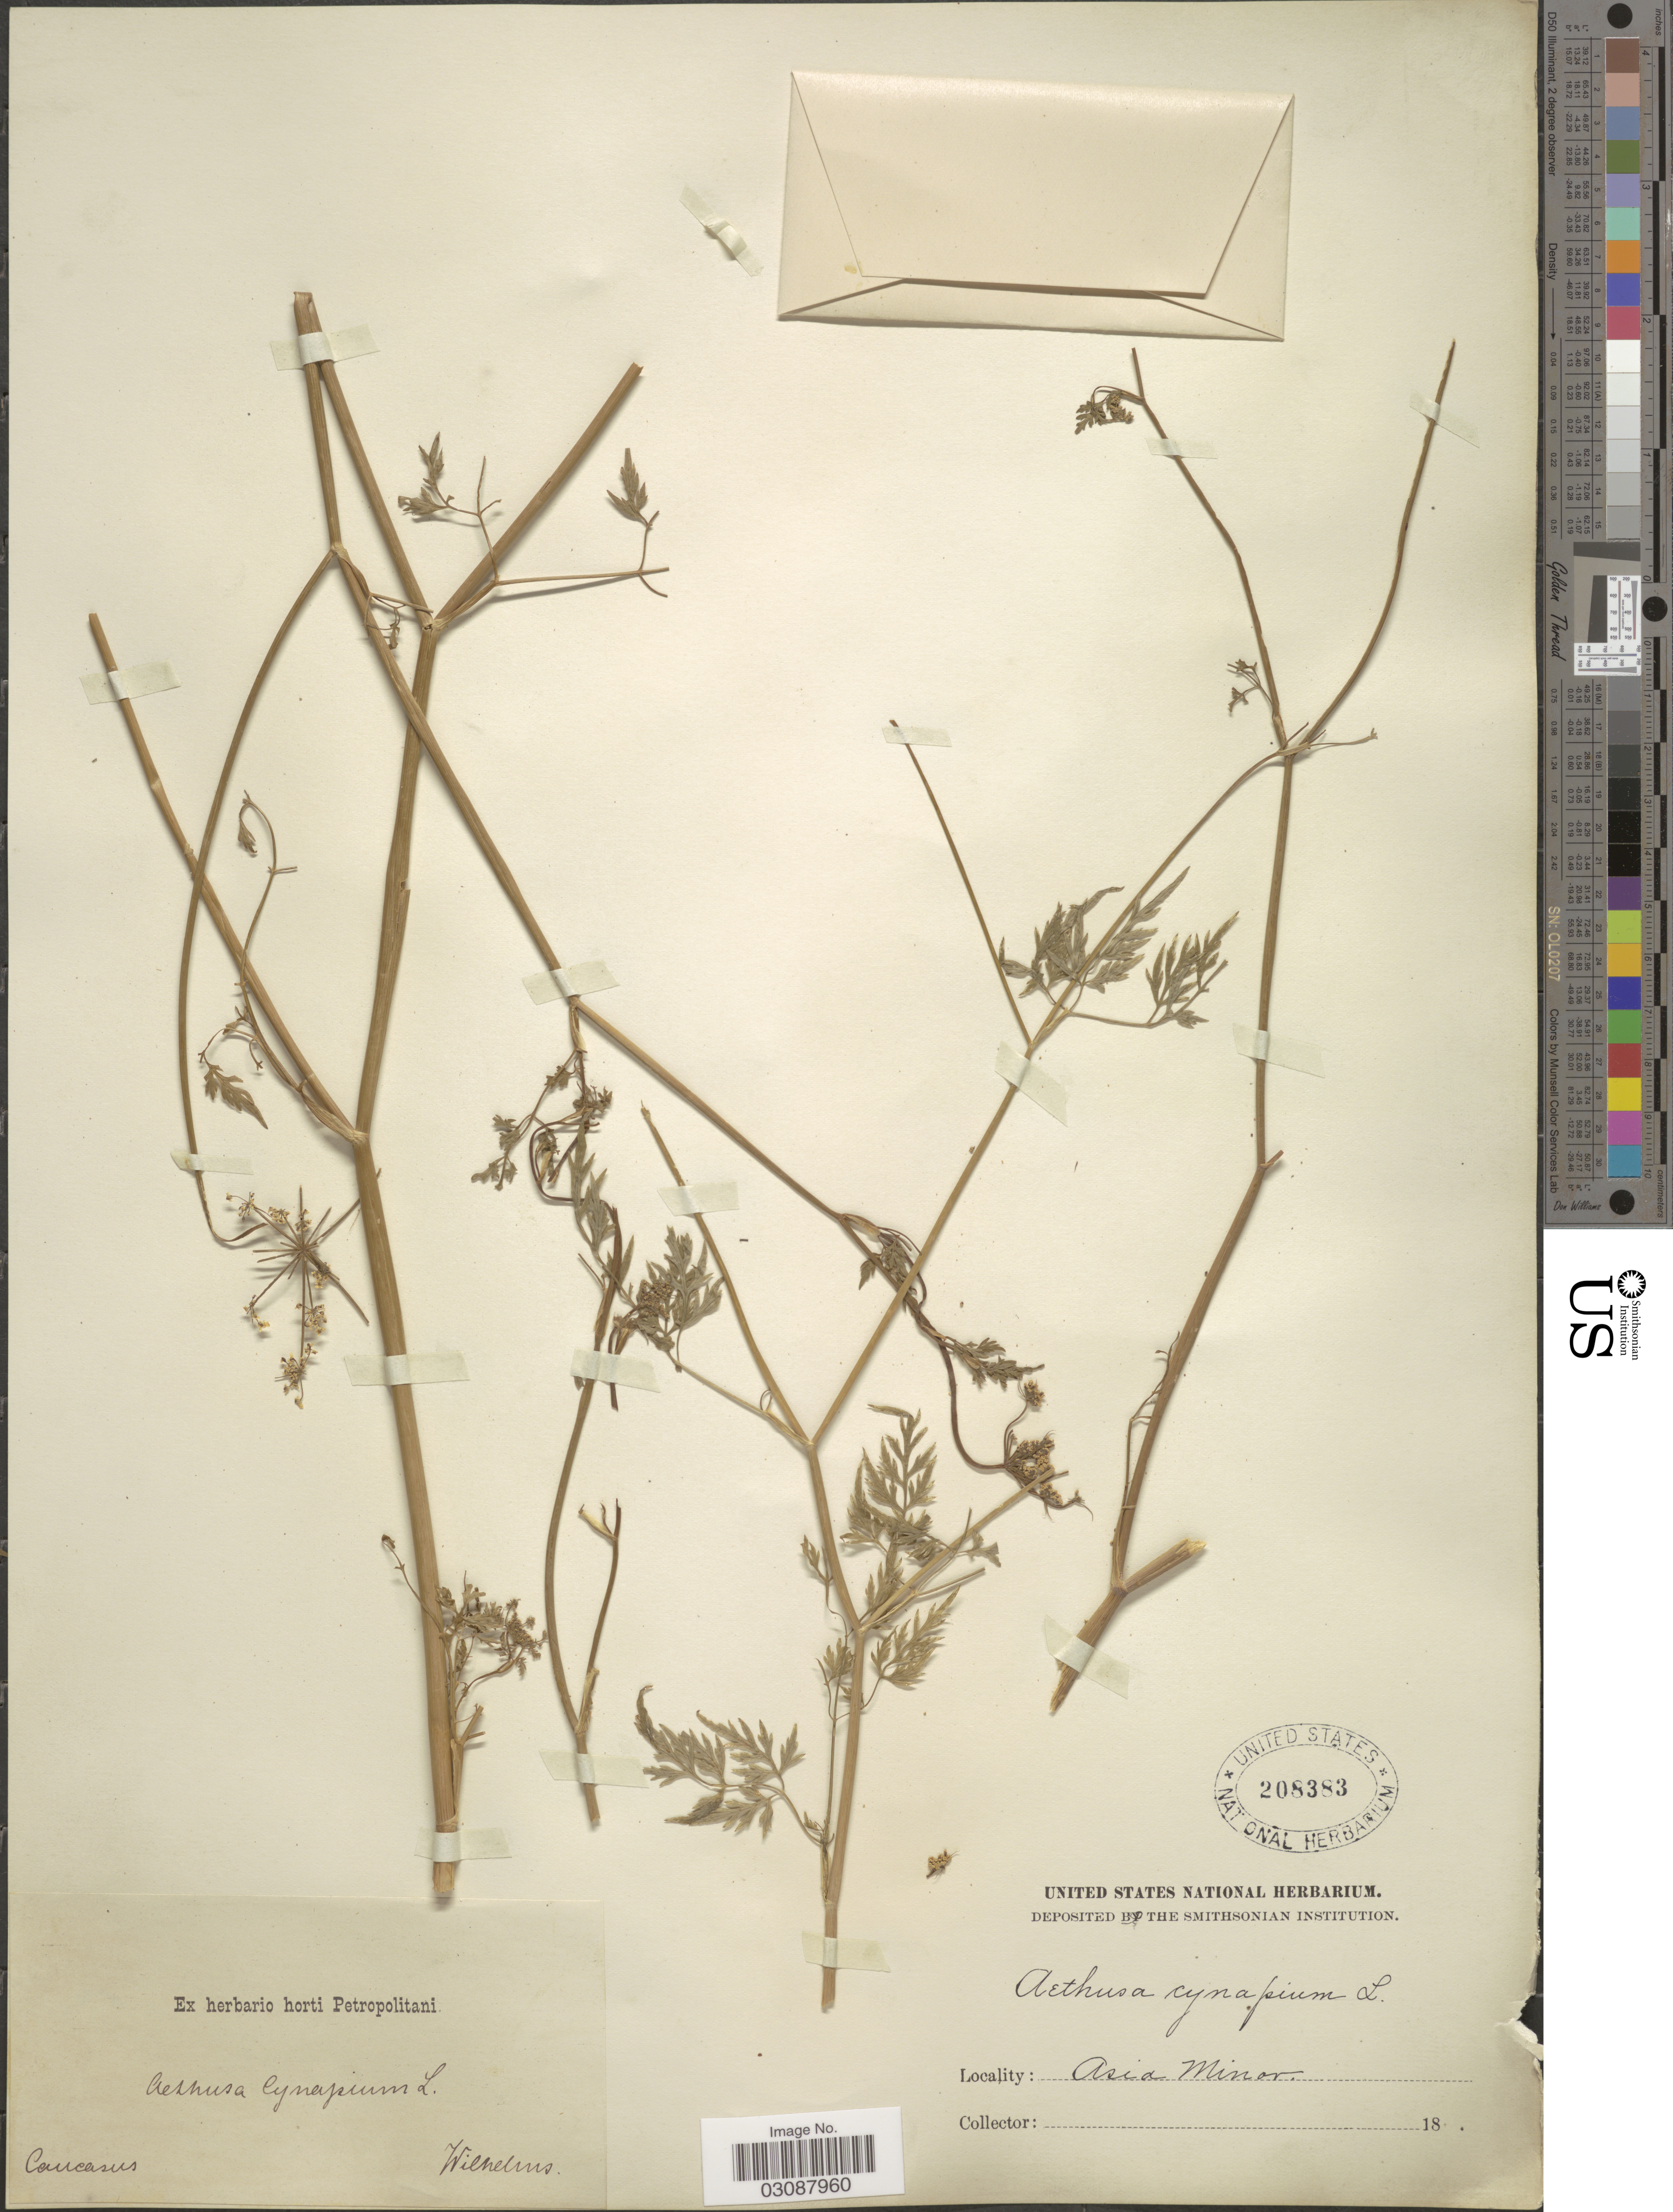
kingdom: Plantae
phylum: Tracheophyta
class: Magnoliopsida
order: Apiales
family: Apiaceae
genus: Aethusa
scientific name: Aethusa cynapium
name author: L.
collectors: C. Wilhelms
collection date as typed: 18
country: Turkey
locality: Caucasus. Asia Minor.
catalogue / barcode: US 208383